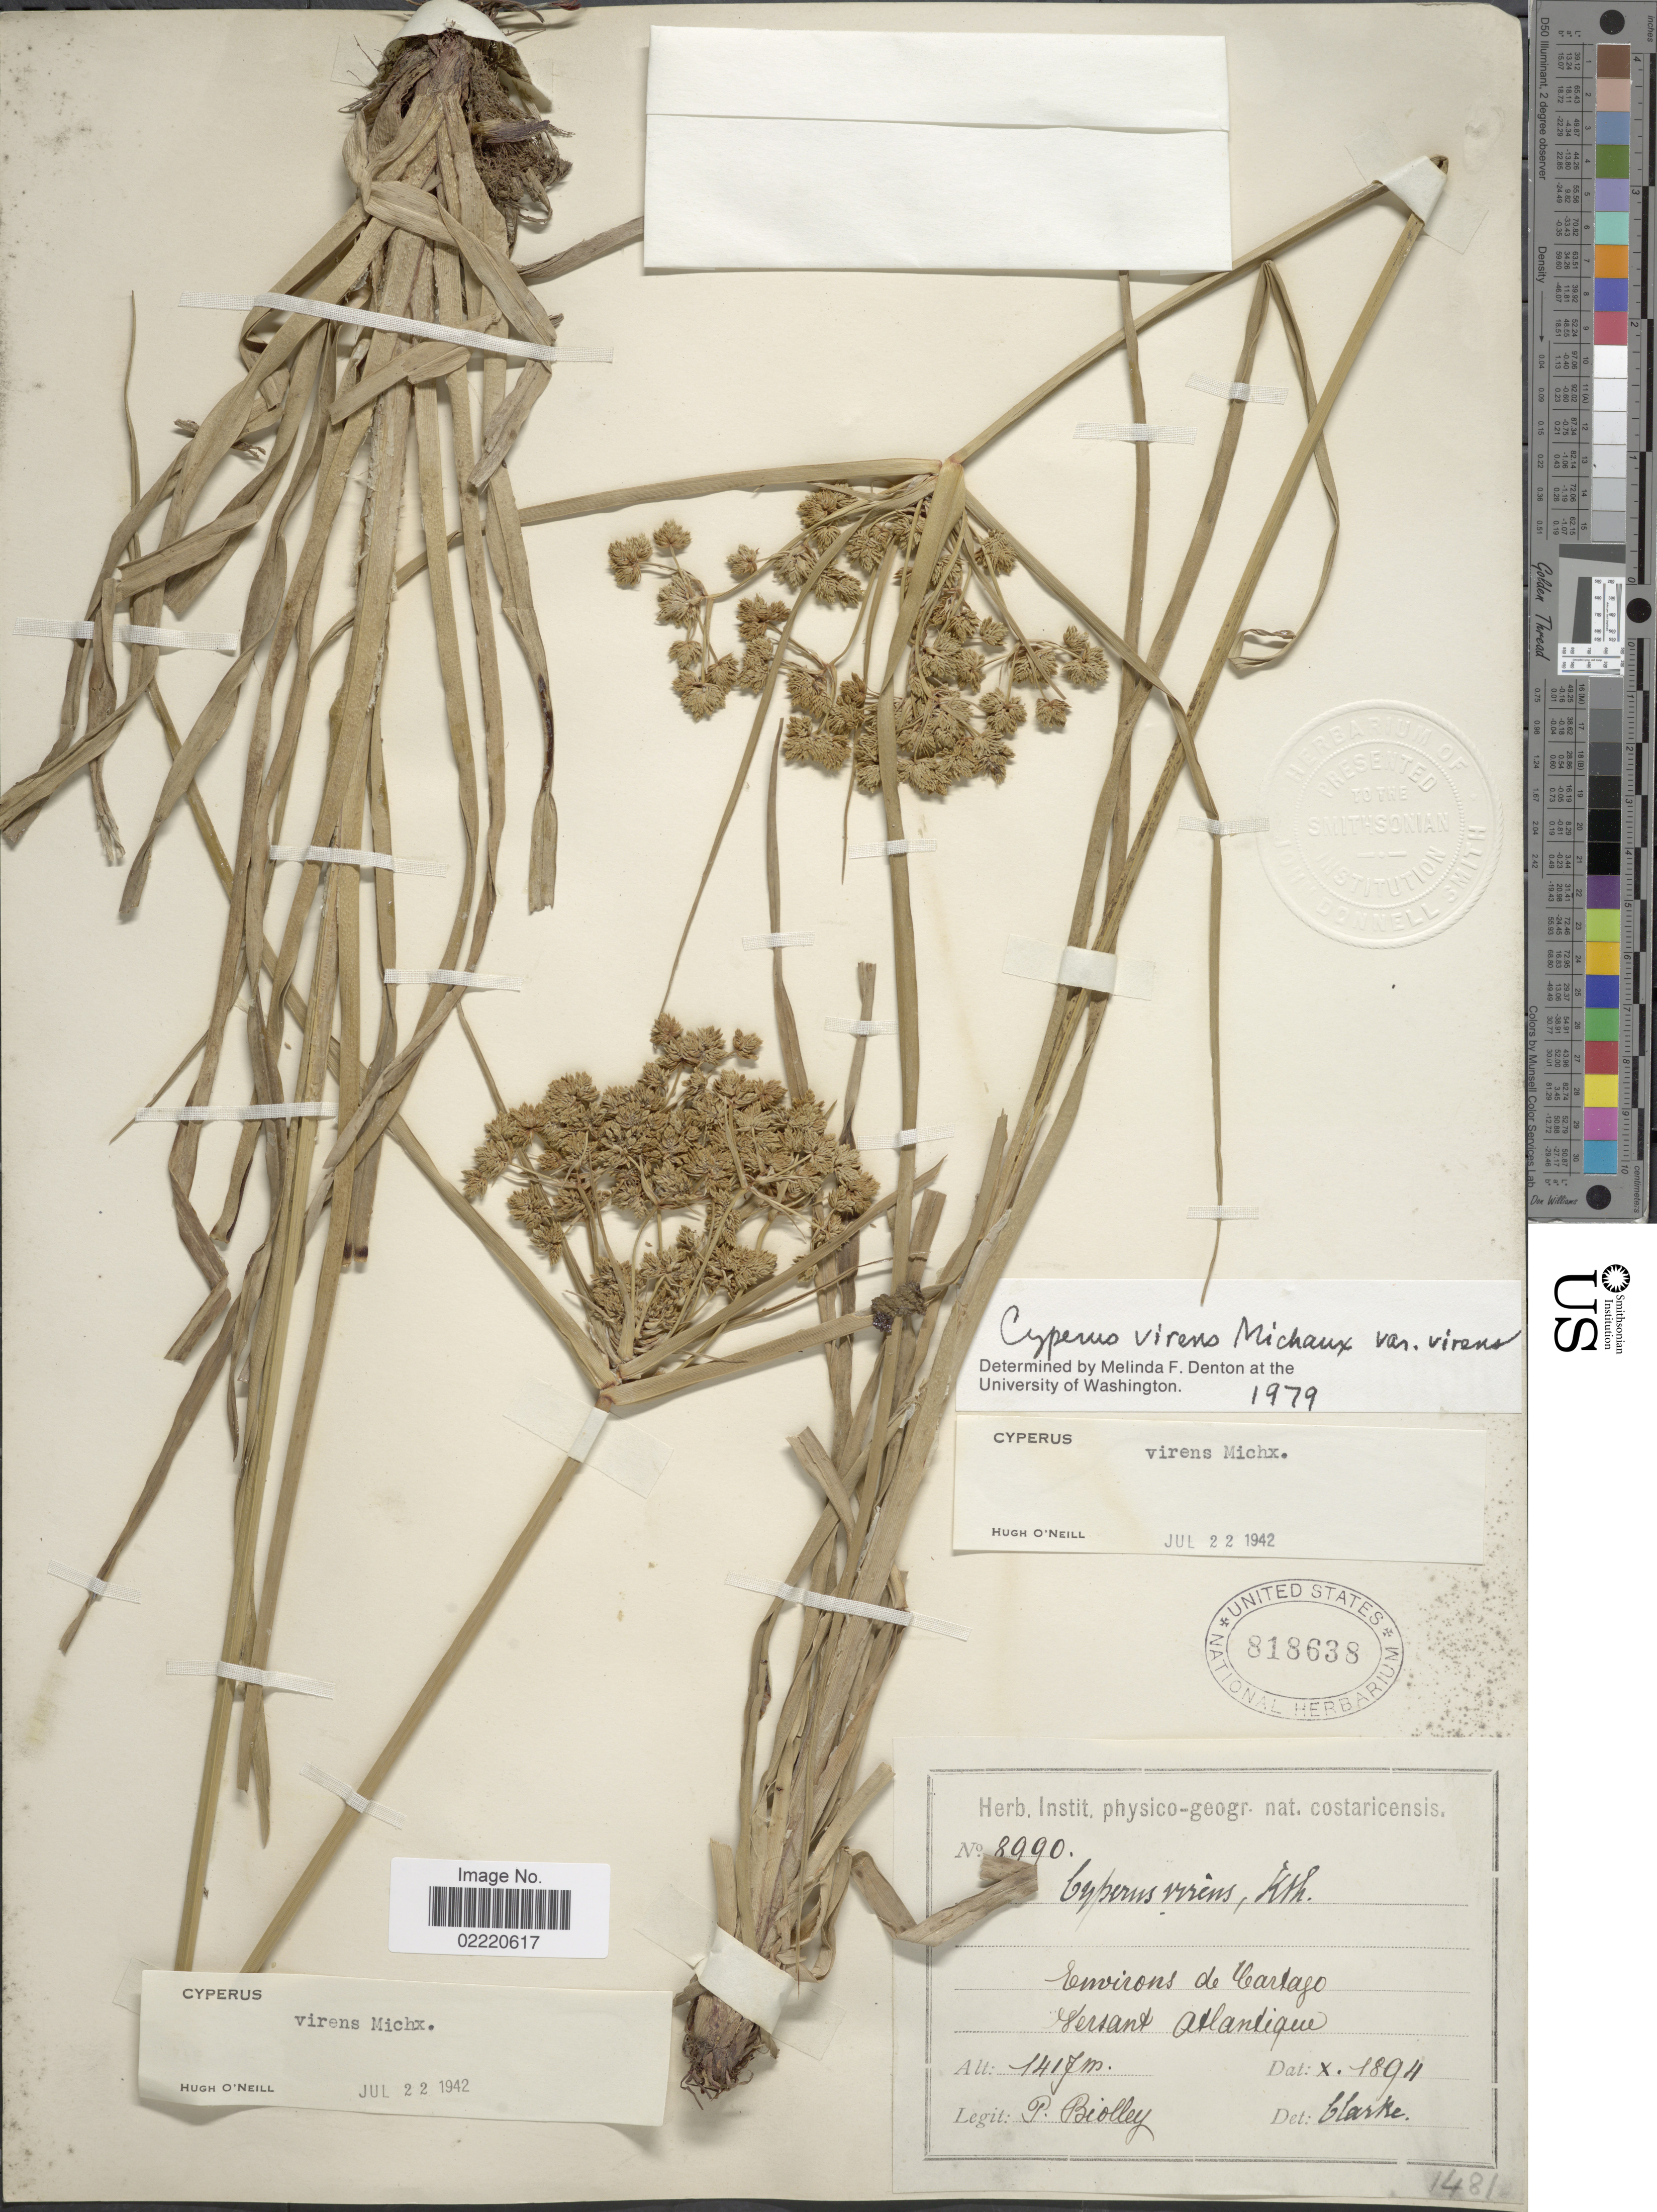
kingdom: Plantae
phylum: Tracheophyta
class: Liliopsida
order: Poales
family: Cyperaceae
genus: Cyperus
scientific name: Cyperus virens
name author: Michx.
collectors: P. Biolley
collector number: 8990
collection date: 1894-10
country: Costa Rica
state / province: Cartago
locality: Environs de Cartago, versant Atlantique.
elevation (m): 1417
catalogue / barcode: US 818638